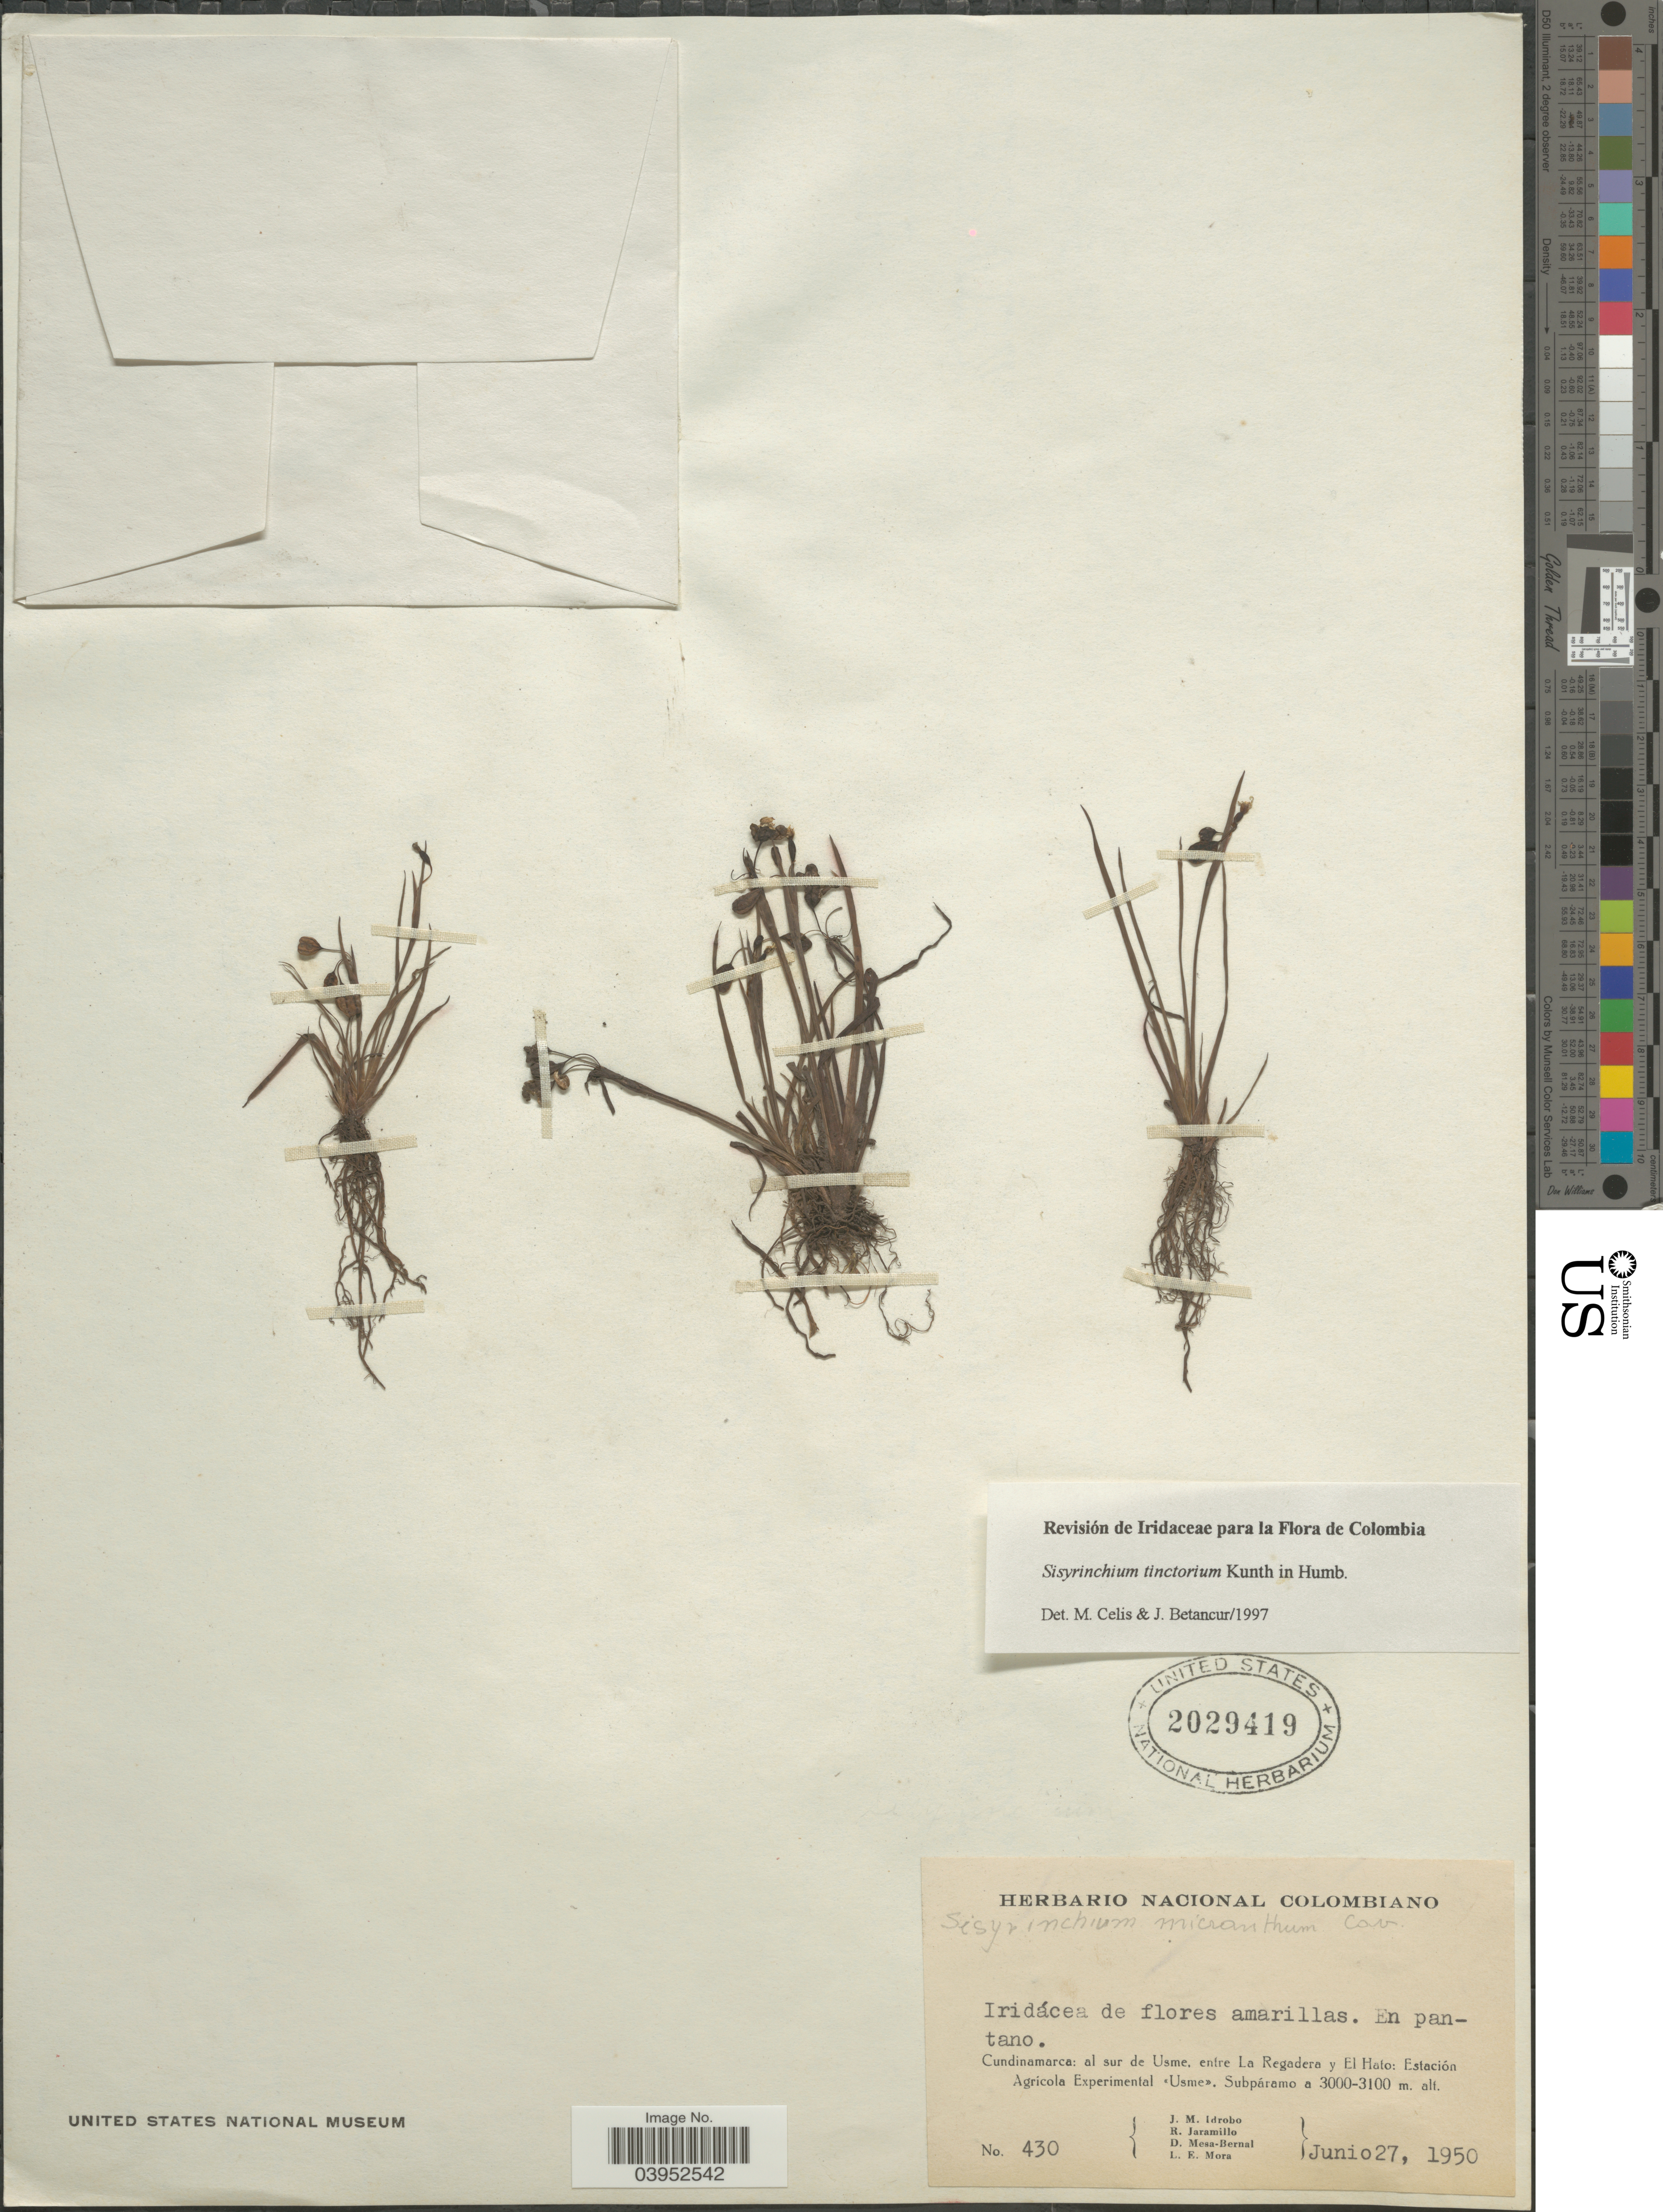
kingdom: Plantae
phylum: Tracheophyta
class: Liliopsida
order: Asparagales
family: Iridaceae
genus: Sisyrinchium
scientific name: Sisyrinchium tinctorium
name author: Kunth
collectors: J. M. Idrobo, R. Jaramillo, D. Mesa-Bernal & L. Mora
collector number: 430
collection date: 1950-06-27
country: Colombia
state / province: Cundinamarca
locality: Al sur de Usme, entre La Regadera y El Hato: Estación Agricola Experimental «Usme» Subpáramo.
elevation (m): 3000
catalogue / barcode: US 2029419